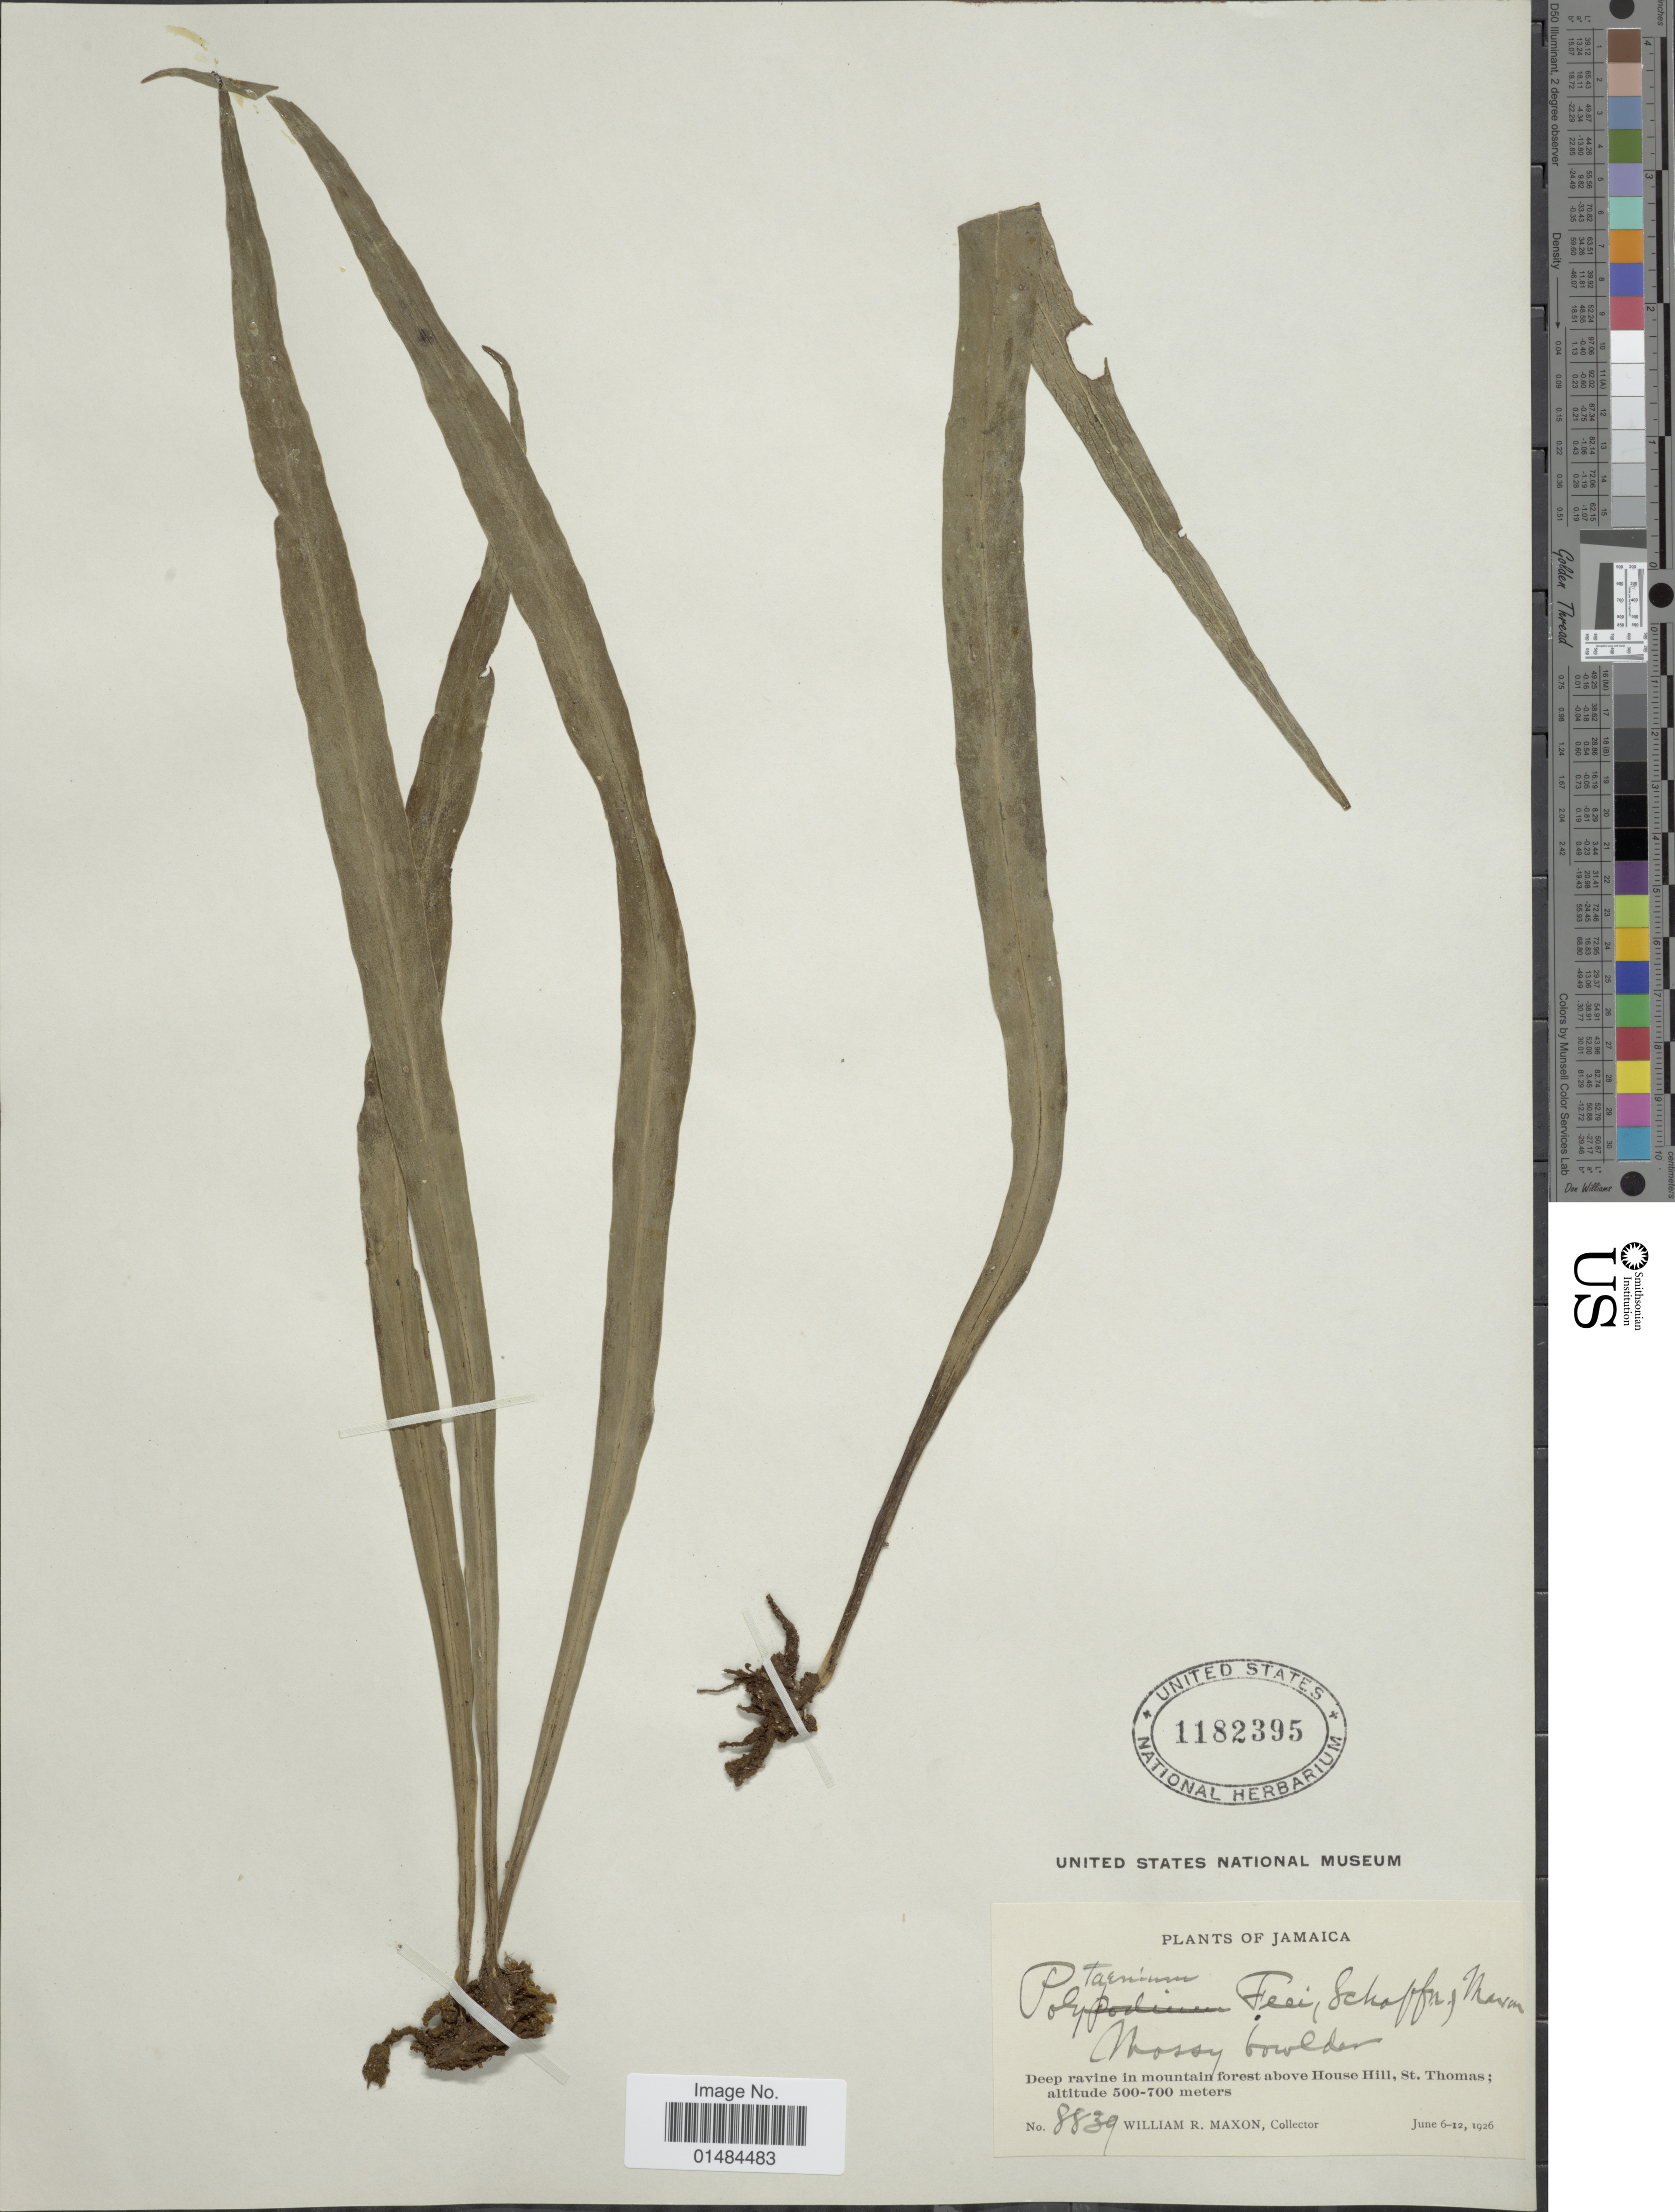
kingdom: Plantae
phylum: Tracheophyta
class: Polypodiopsida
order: Polypodiales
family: Pteridaceae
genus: Polytaenium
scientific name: Polytaenium lanceolatum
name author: (L.) Desv.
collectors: W. R. Maxon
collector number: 8839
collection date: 1926-06-06/1926-06-12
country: Jamaica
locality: Deep ravine in mountain forest above House Hill, St. Thomas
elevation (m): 500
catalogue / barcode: US 1182395